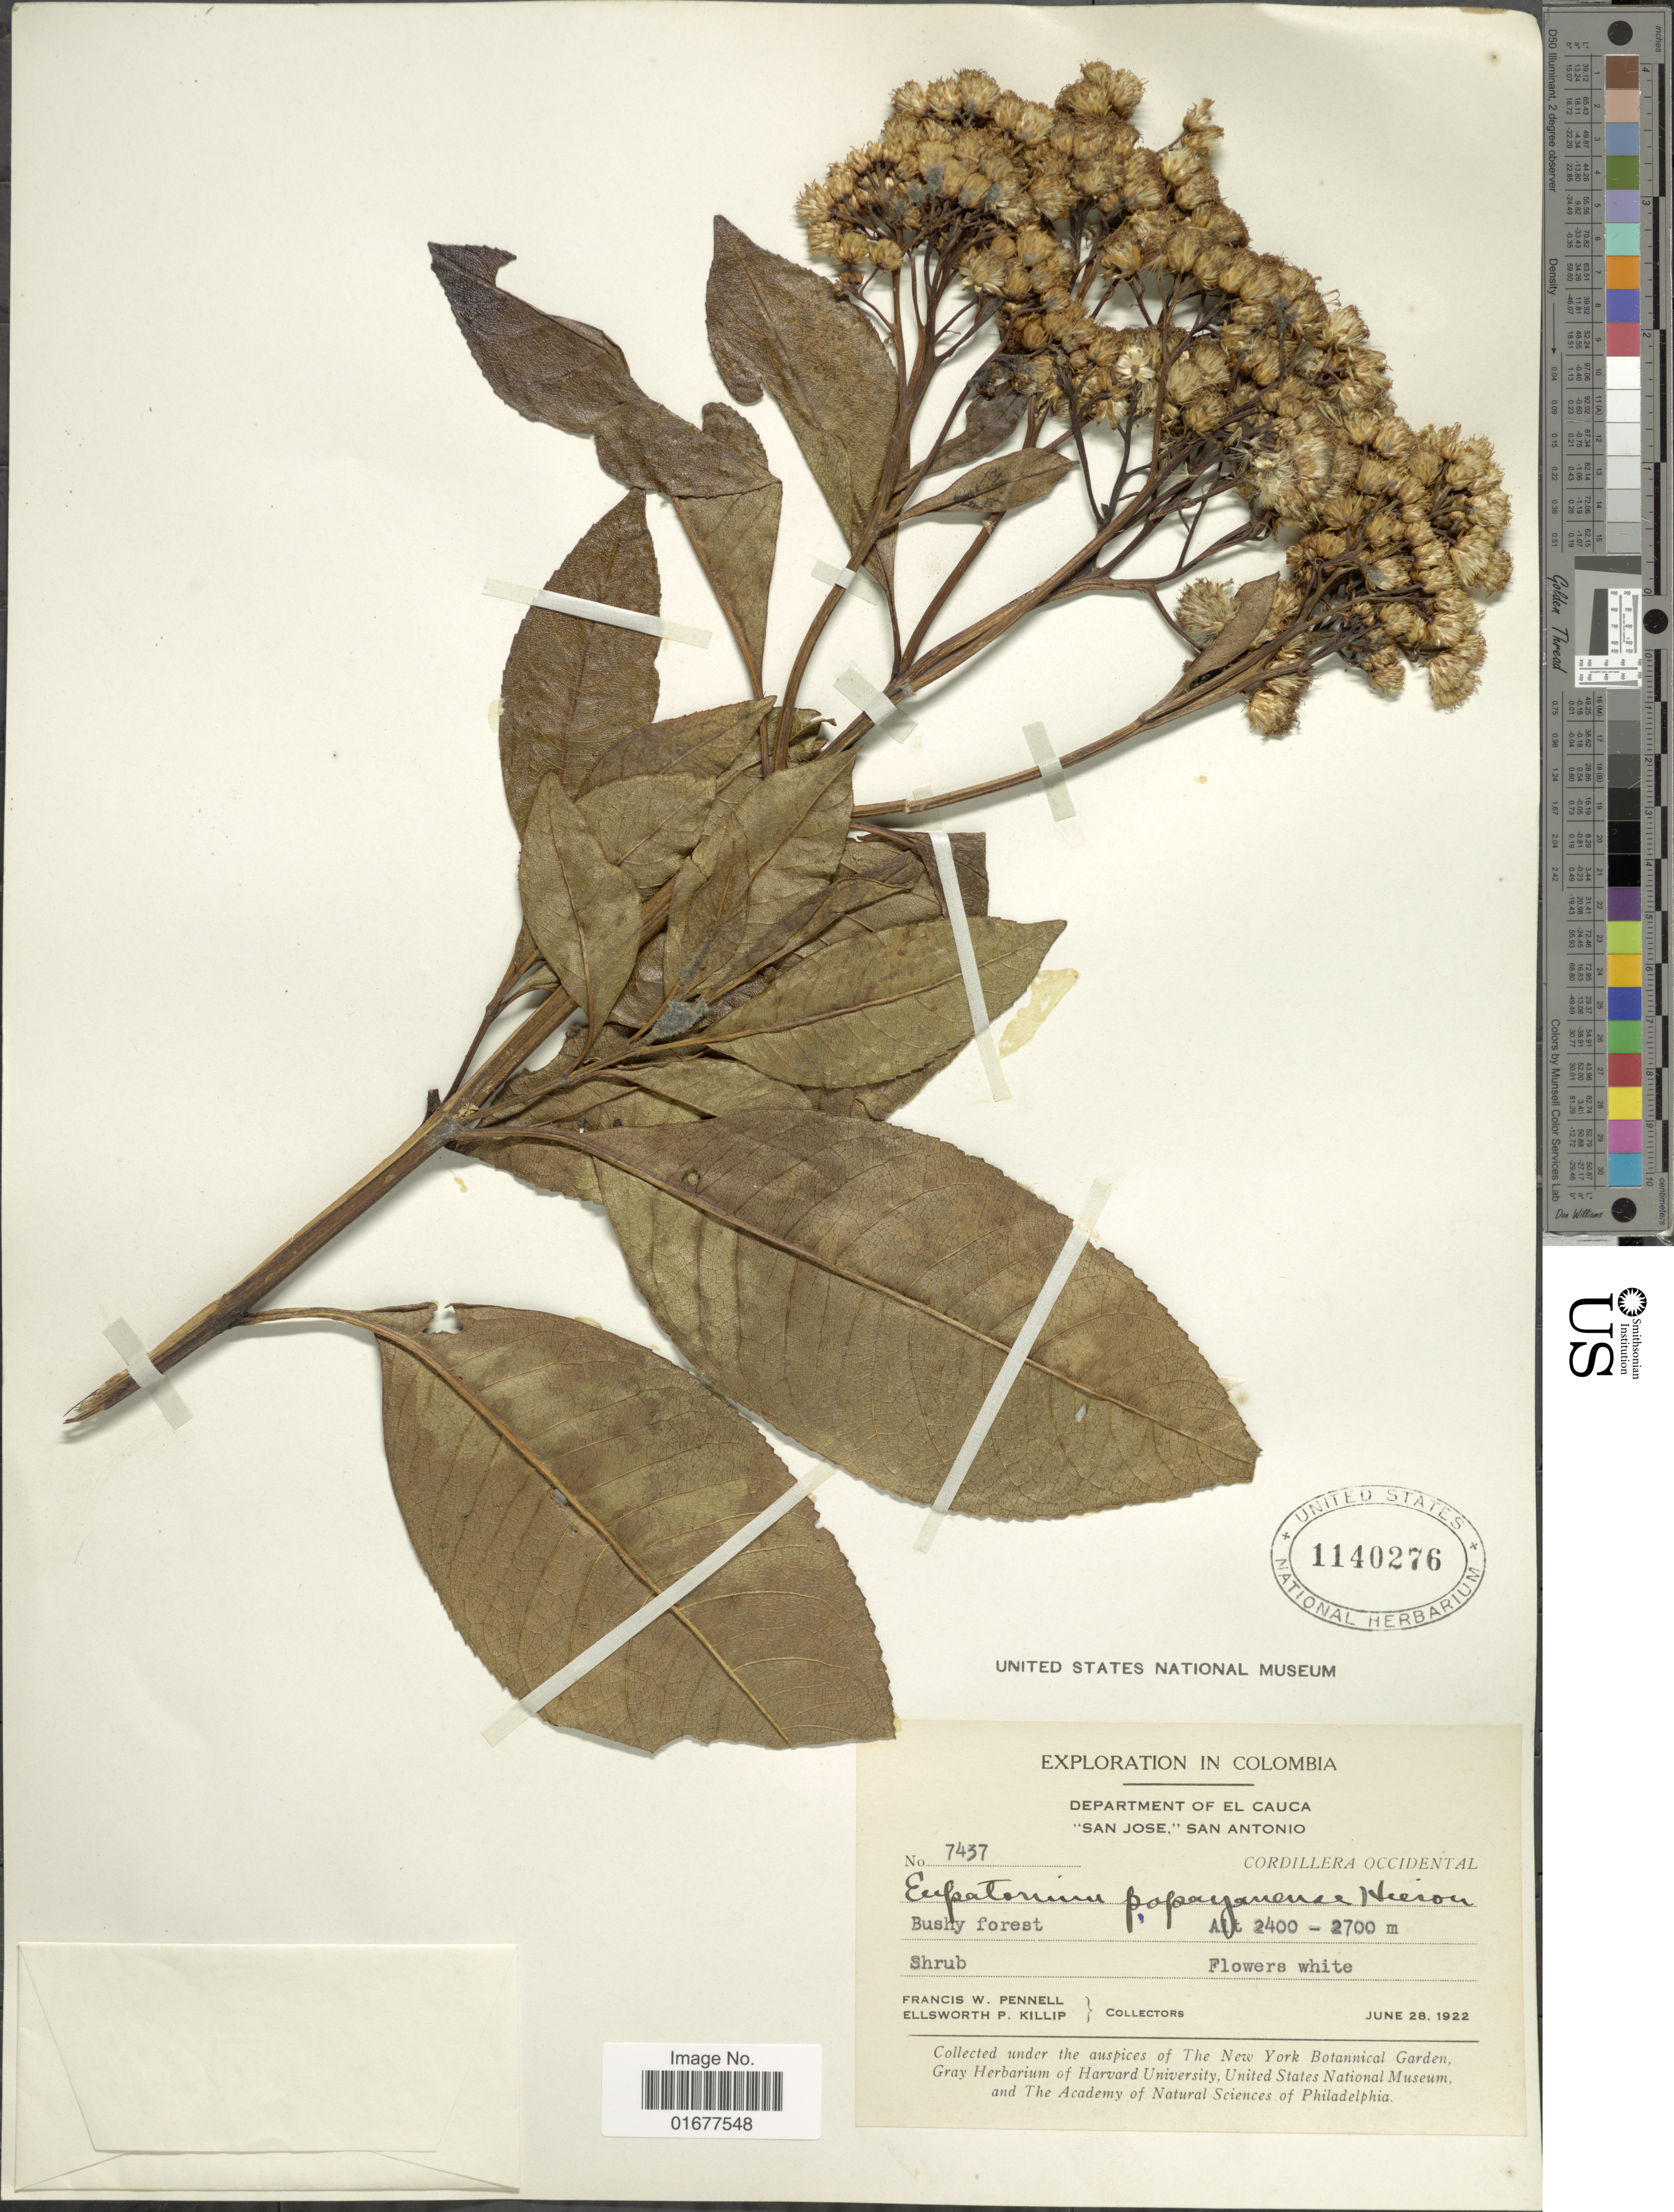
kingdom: Plantae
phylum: Tracheophyta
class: Magnoliopsida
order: Asterales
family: Asteraceae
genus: Ageratina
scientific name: Ageratina popayanensis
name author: (H. Rob.) R.M. King & H. Rob.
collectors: F. W. Pennell & E. P. Killip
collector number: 7437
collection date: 1922-06-28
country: Colombia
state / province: Cauca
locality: San Jose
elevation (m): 2400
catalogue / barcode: US 1140276